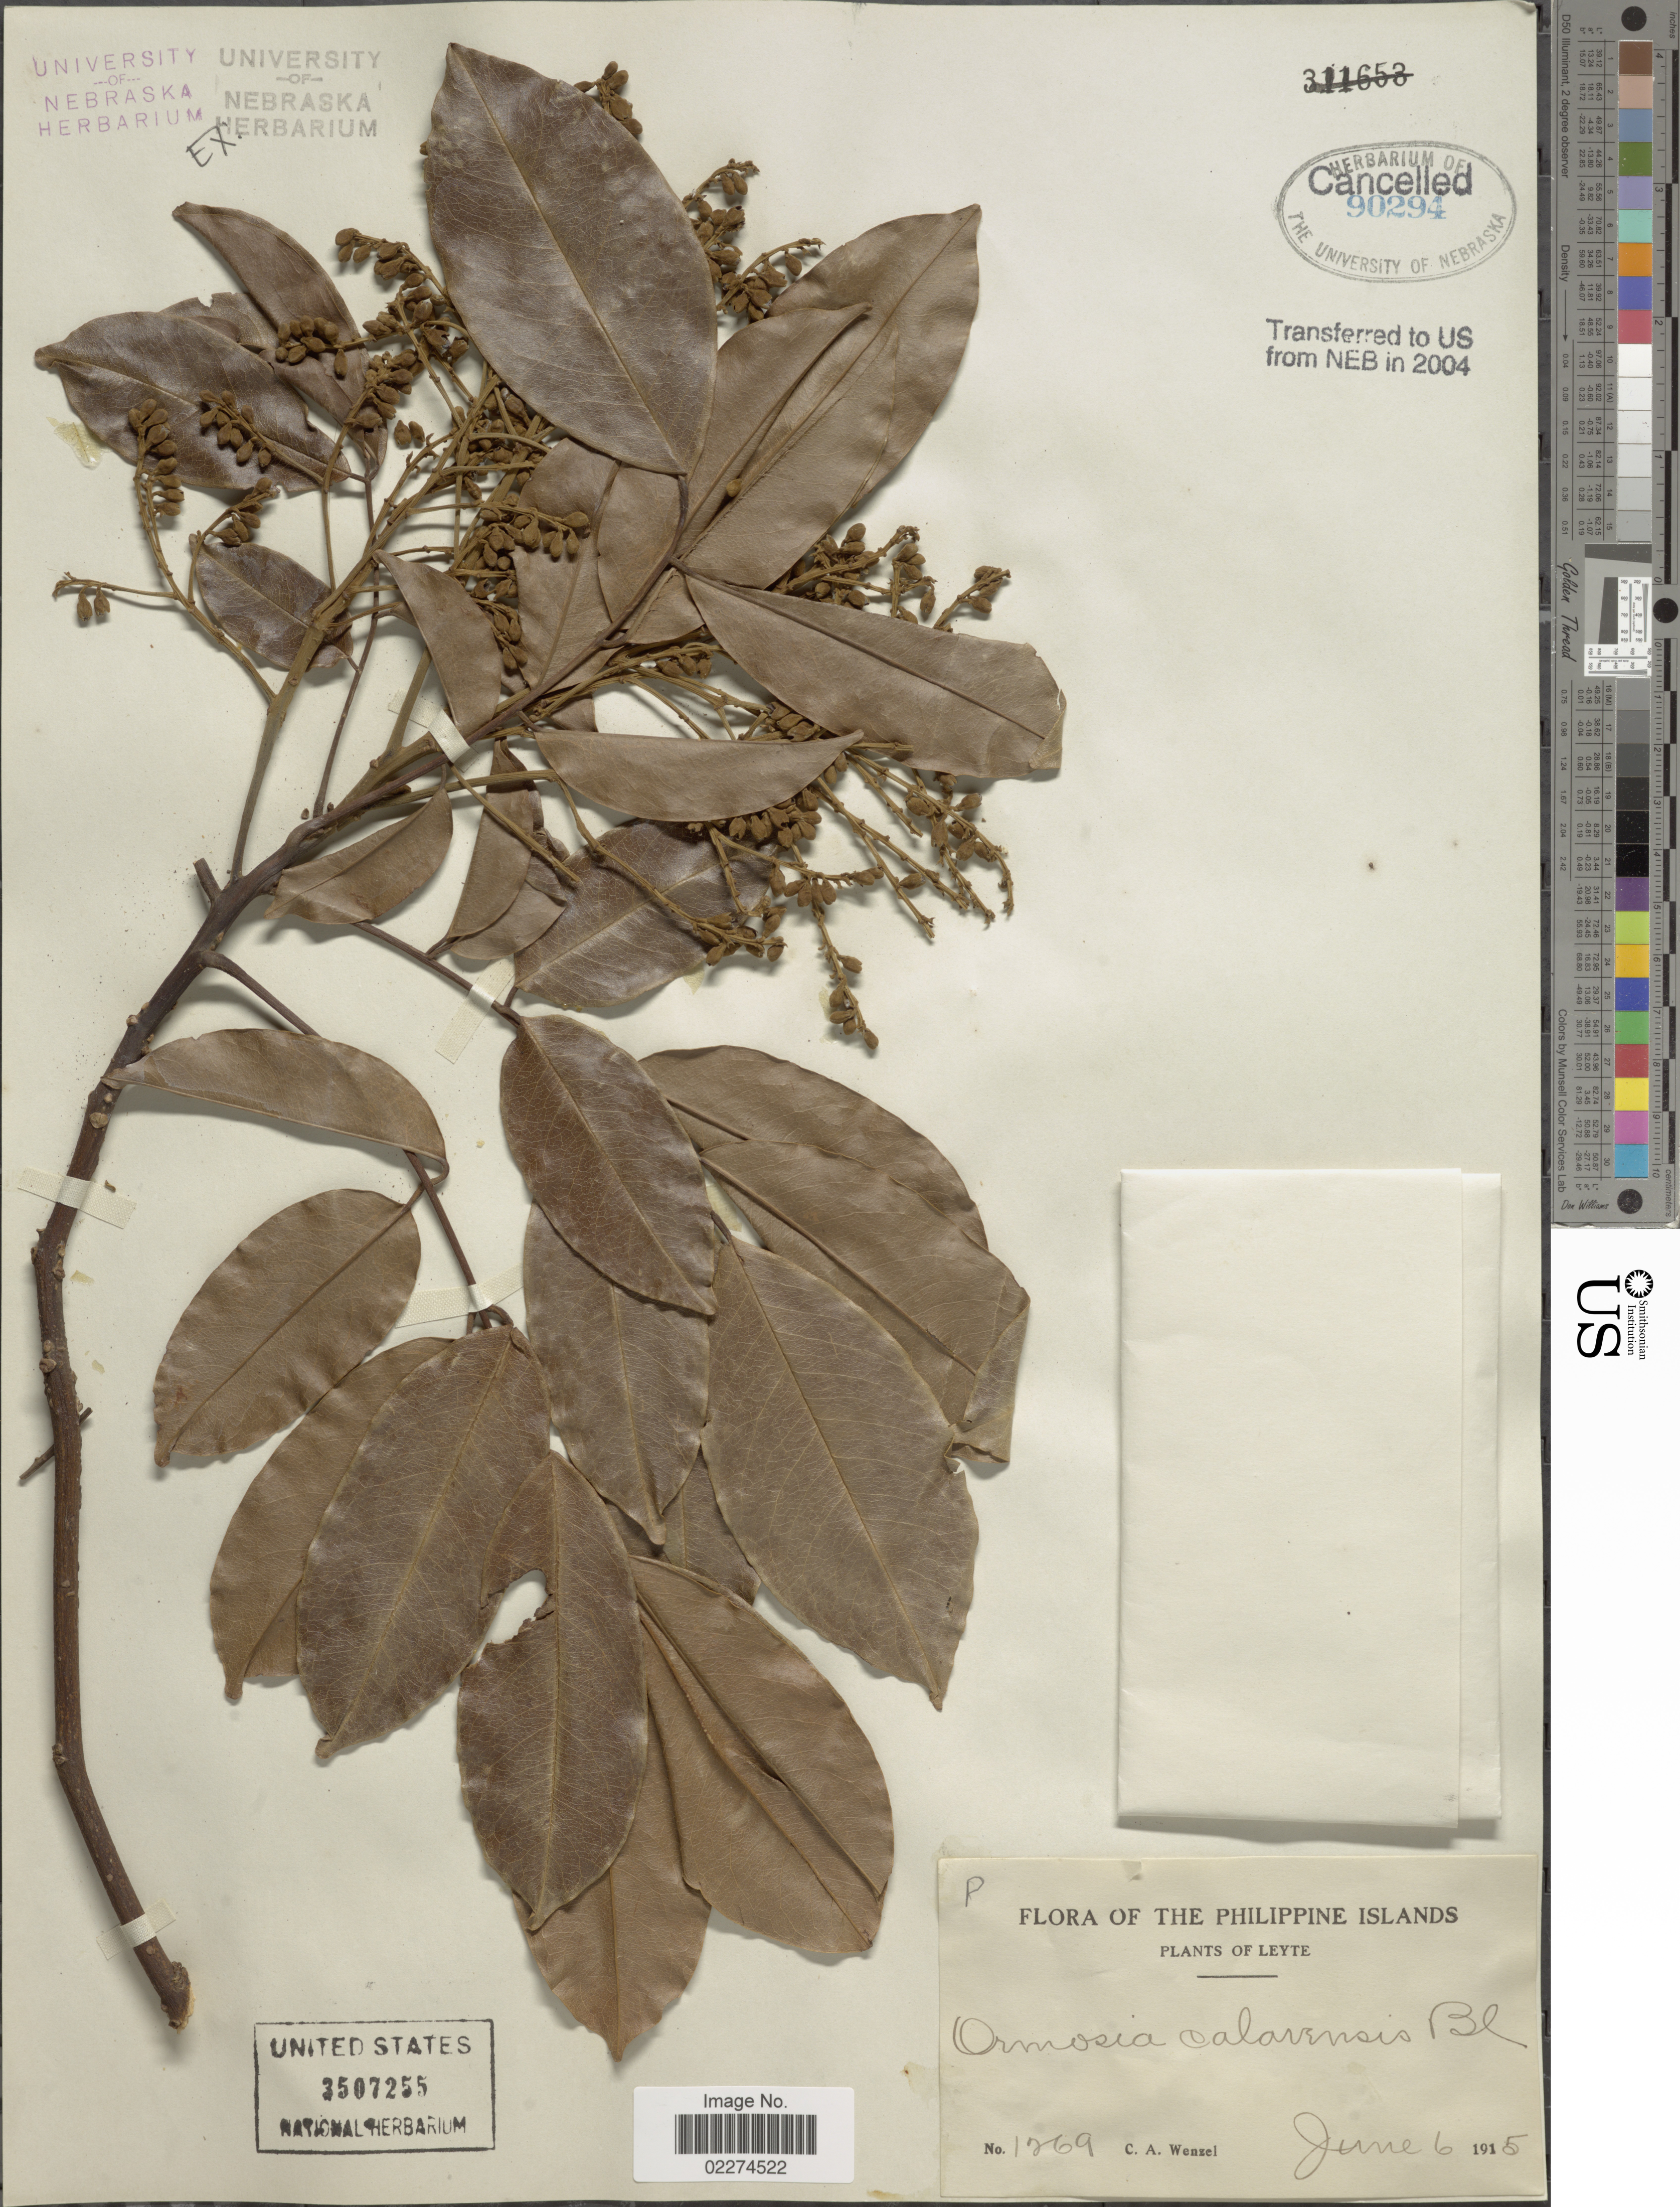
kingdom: Plantae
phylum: Tracheophyta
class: Magnoliopsida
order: Fabales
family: Fabaceae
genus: Ormosia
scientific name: Ormosia calavensis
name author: Azaola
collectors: C. Wenzel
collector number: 1269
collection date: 1915-06-06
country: Philippines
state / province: Eastern Visayas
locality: Leyte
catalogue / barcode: US 3507255